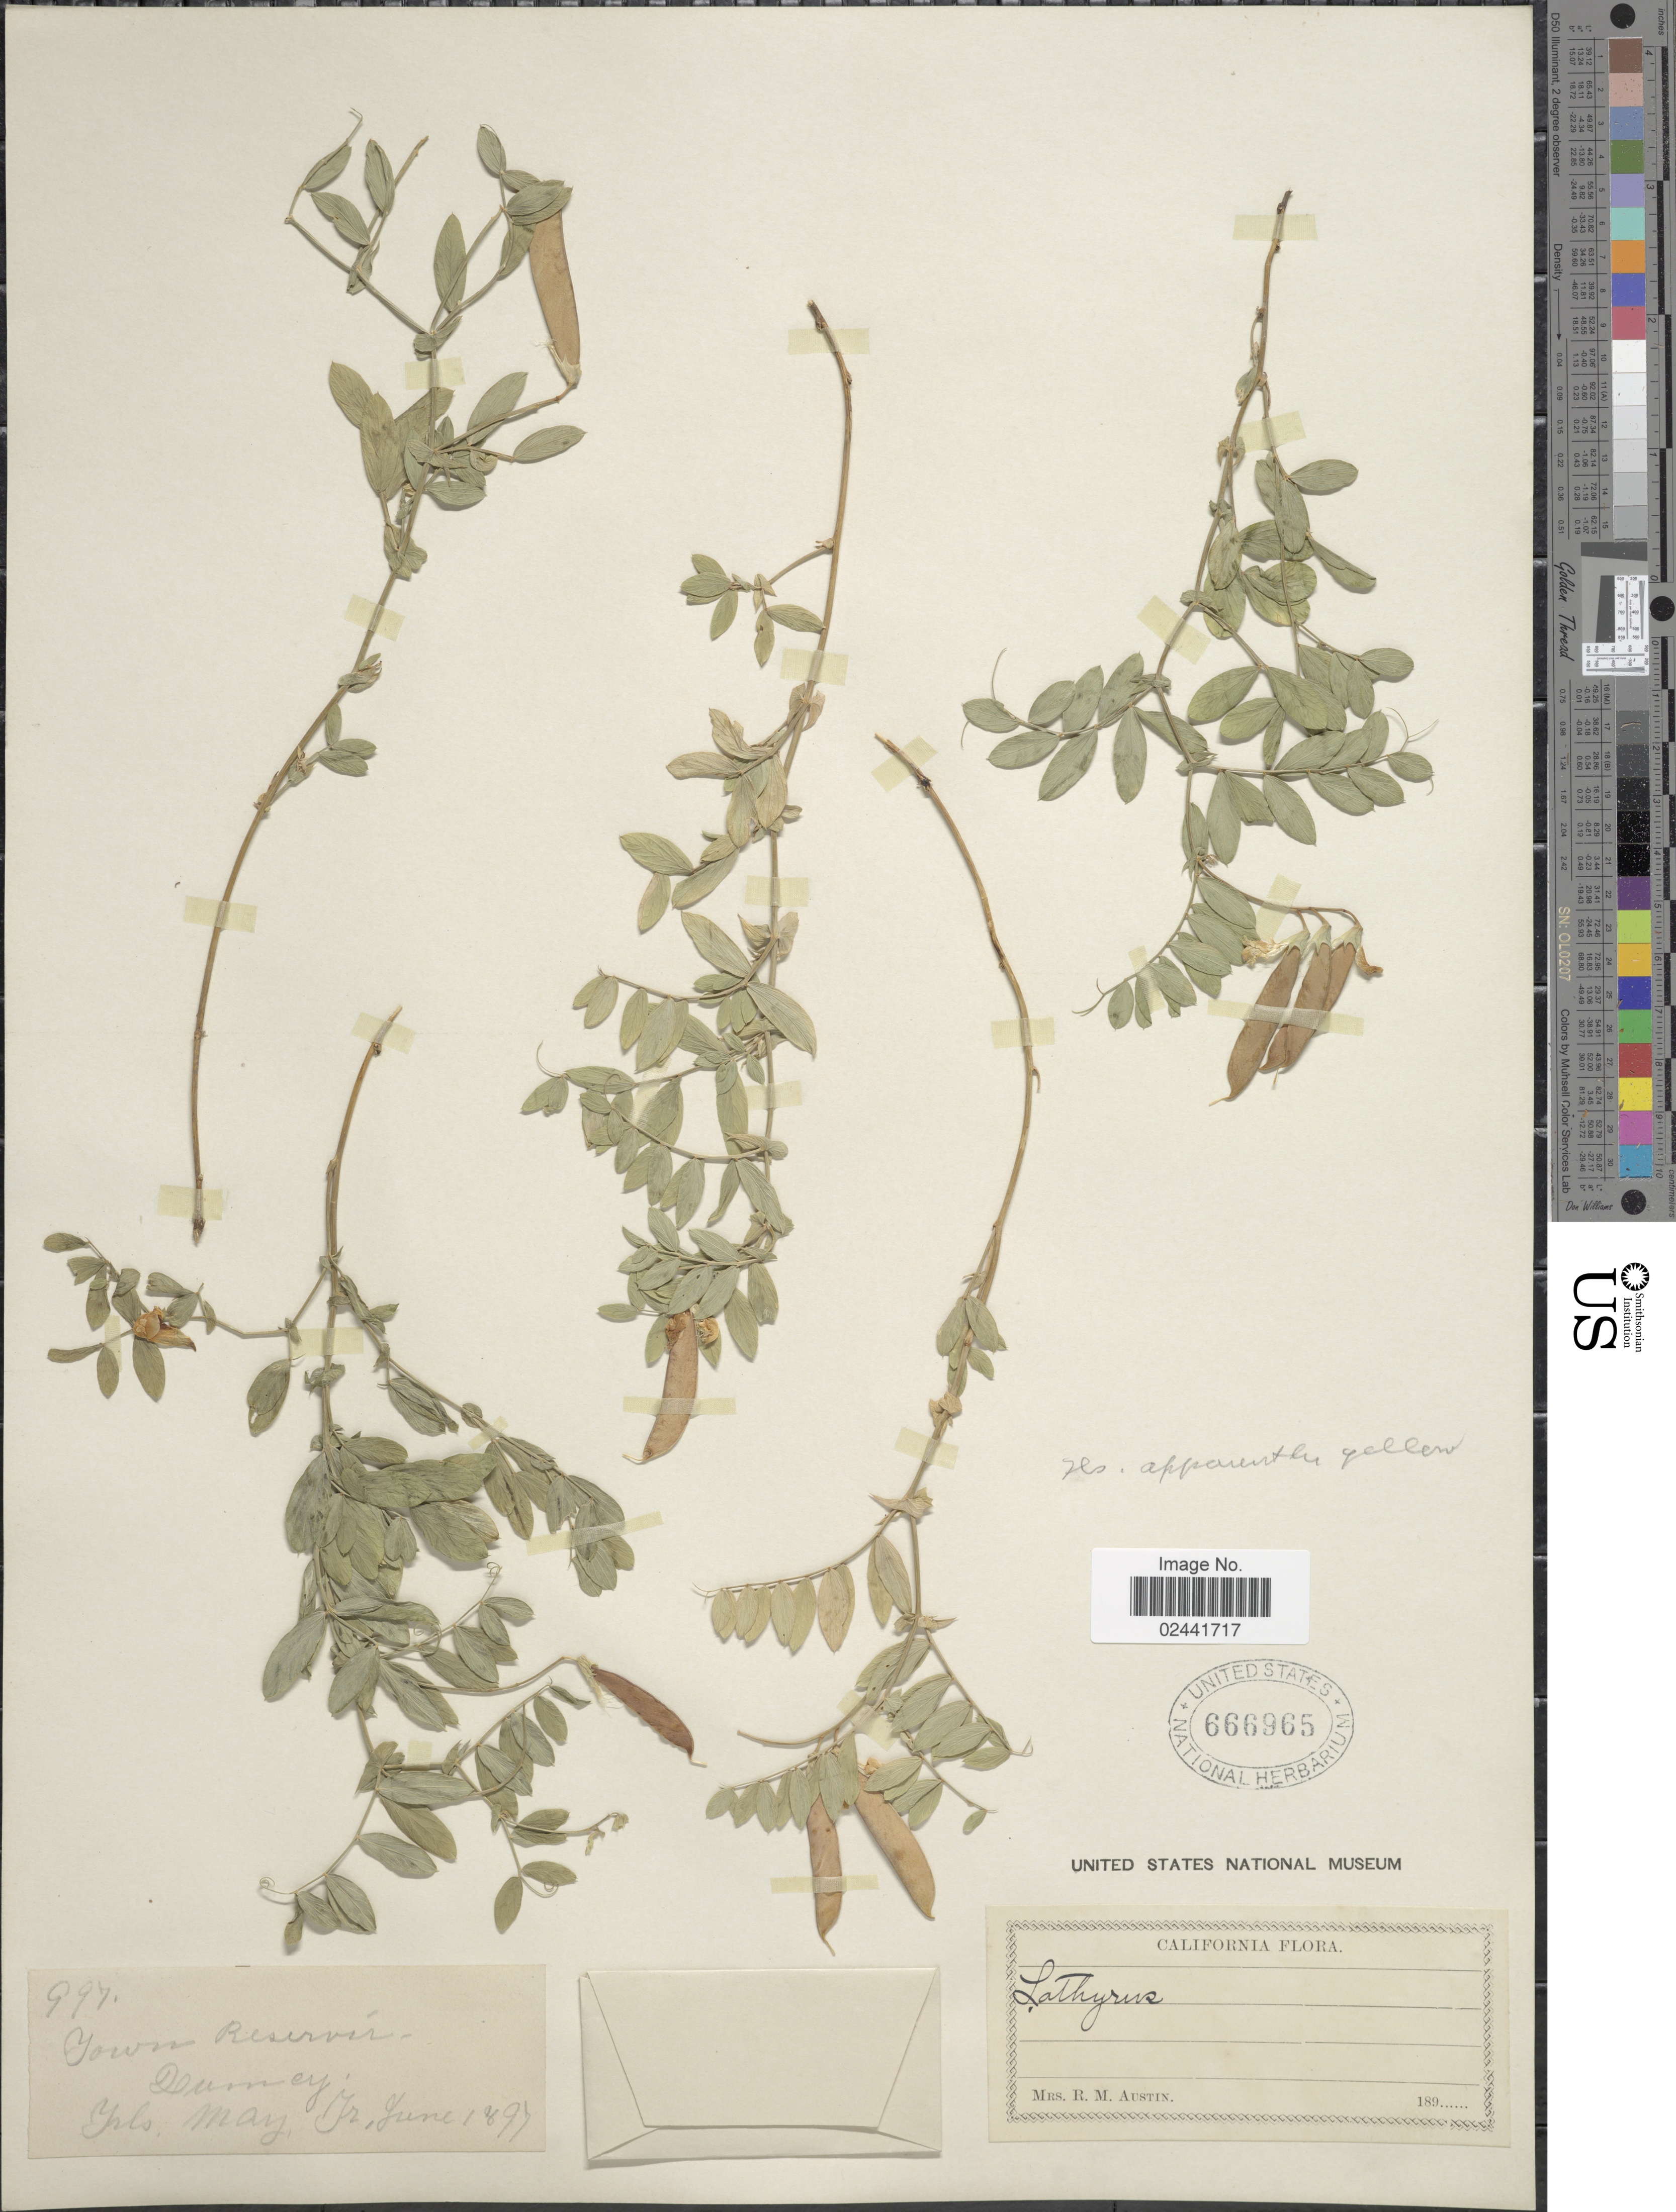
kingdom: Plantae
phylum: Tracheophyta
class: Magnoliopsida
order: Fabales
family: Fabaceae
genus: Lathyrus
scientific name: Lathyrus sulphureus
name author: W.H. Brewer ex A. Gray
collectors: R. Austin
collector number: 997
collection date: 1897-05/1897-06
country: United States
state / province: California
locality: Quincy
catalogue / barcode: US 666965